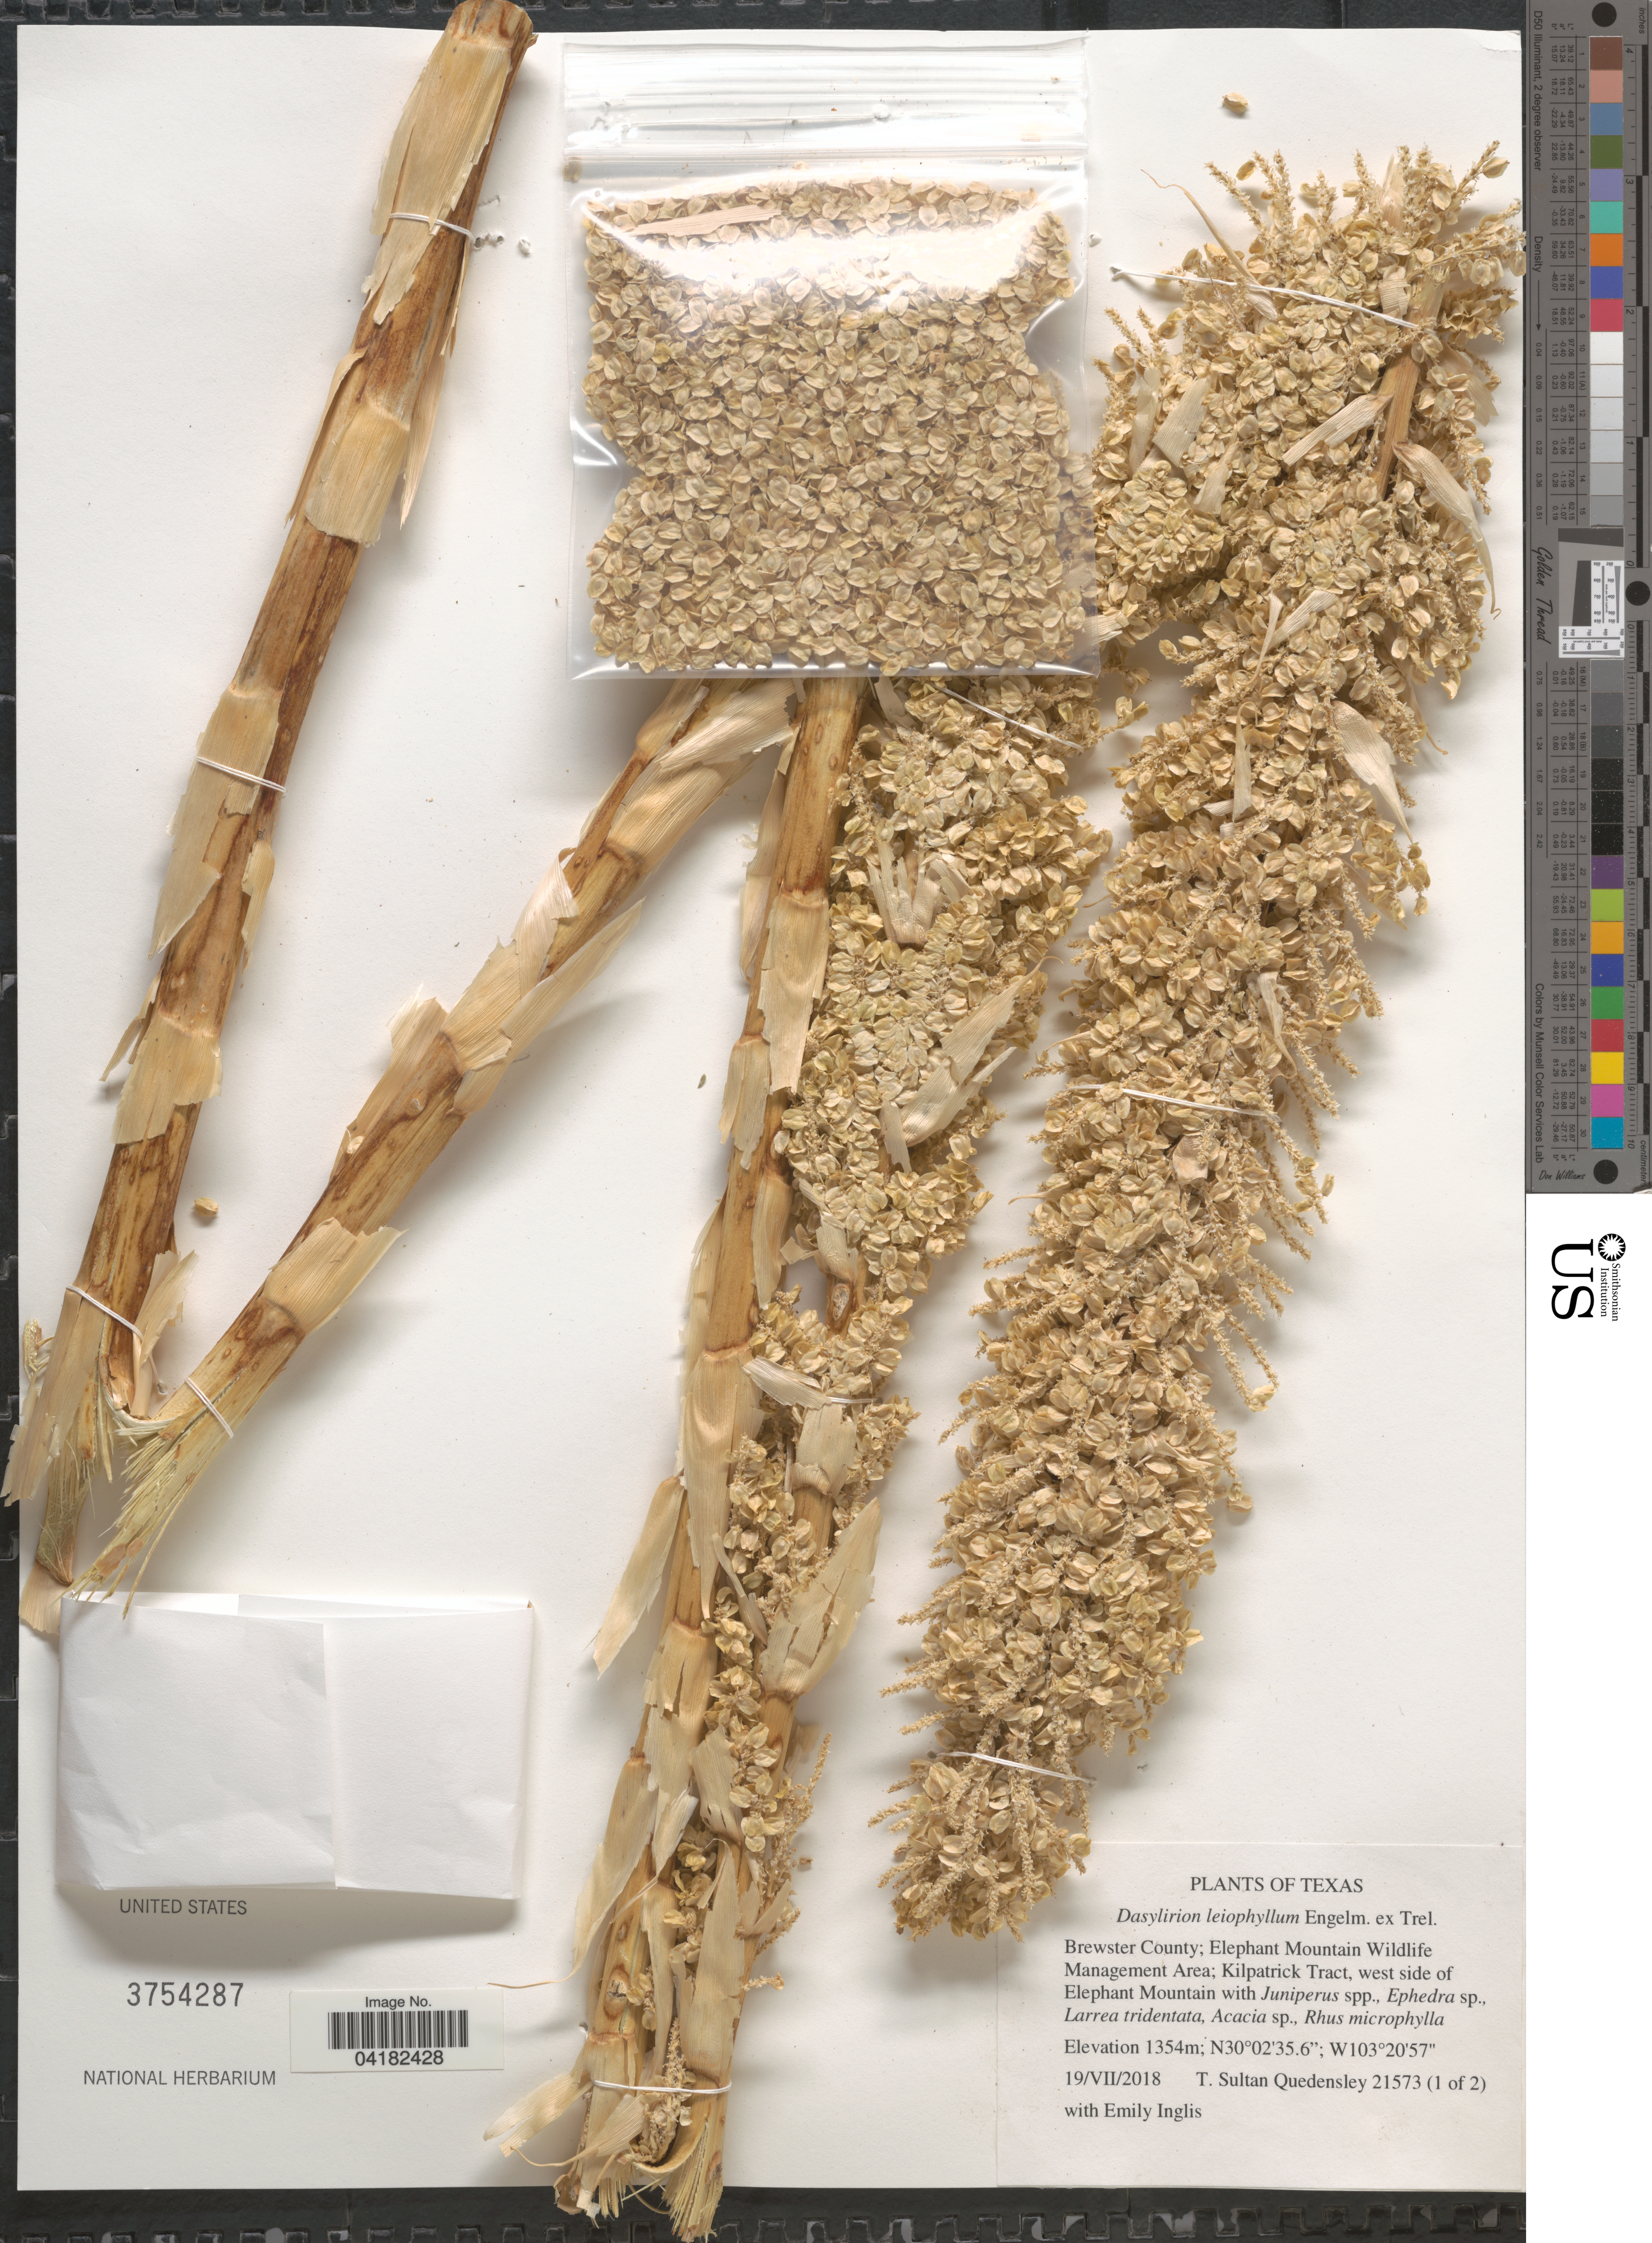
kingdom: Plantae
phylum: Tracheophyta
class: Liliopsida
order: Asparagales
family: Asparagaceae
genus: Dasylirion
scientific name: Dasylirion leiophyllum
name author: Engelm. ex Trel.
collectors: T. S. Quedensley & E. Inglis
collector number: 21573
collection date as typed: Transcribed d/m/y: 19/7/2018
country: United States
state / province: Texas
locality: Brewster County; Elephant Mountain Wildlife Management Area; Kilpatrick Tract, west side of Elephant Mountain.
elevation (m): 1354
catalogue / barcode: US 3754287